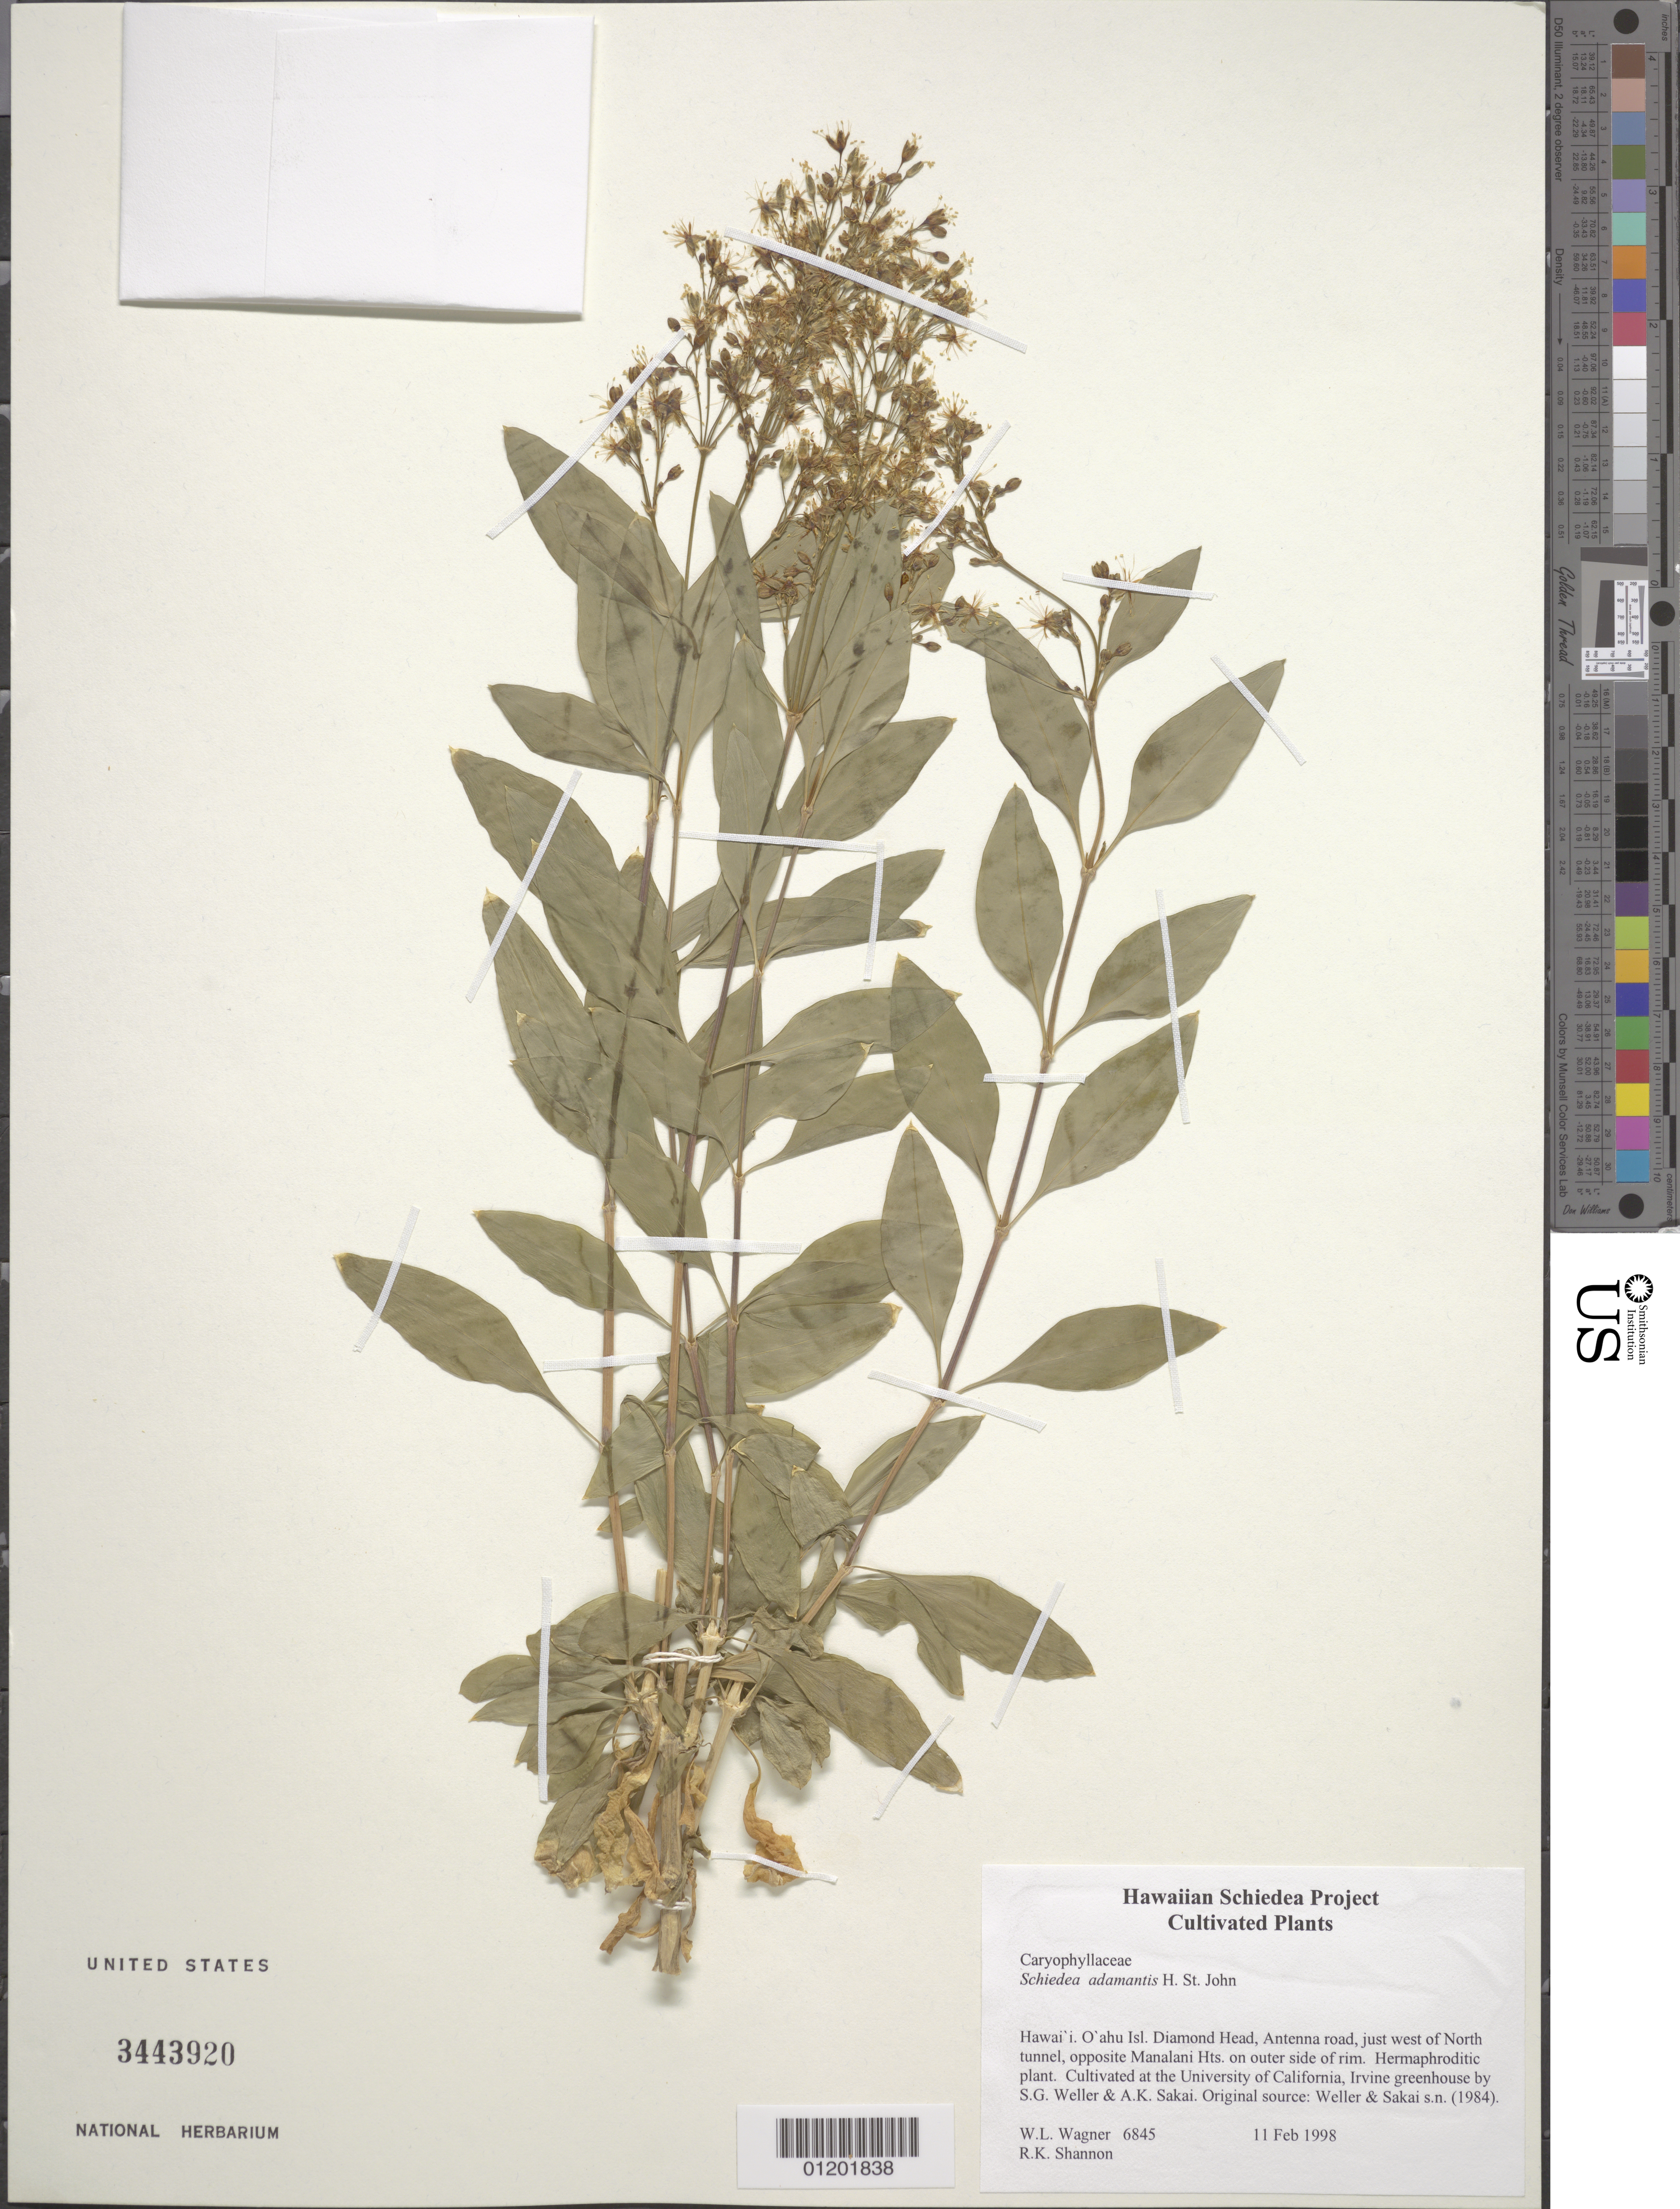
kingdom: Plantae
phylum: Tracheophyta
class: Magnoliopsida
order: Caryophyllales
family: Caryophyllaceae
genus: Schiedea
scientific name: Schiedea adamantis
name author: H. St. John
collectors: W. L. Wagner & R. Shannon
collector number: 6845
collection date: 1998-02-11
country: United States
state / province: California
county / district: Orange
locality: University of California, Irvine greenhouse.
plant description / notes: Cultivated at the University of California, Irvine greenhouse by S.G. Weller & A.K. Sakai. Original source: Weller & Sakai s.n., 1984.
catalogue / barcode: US 3443920